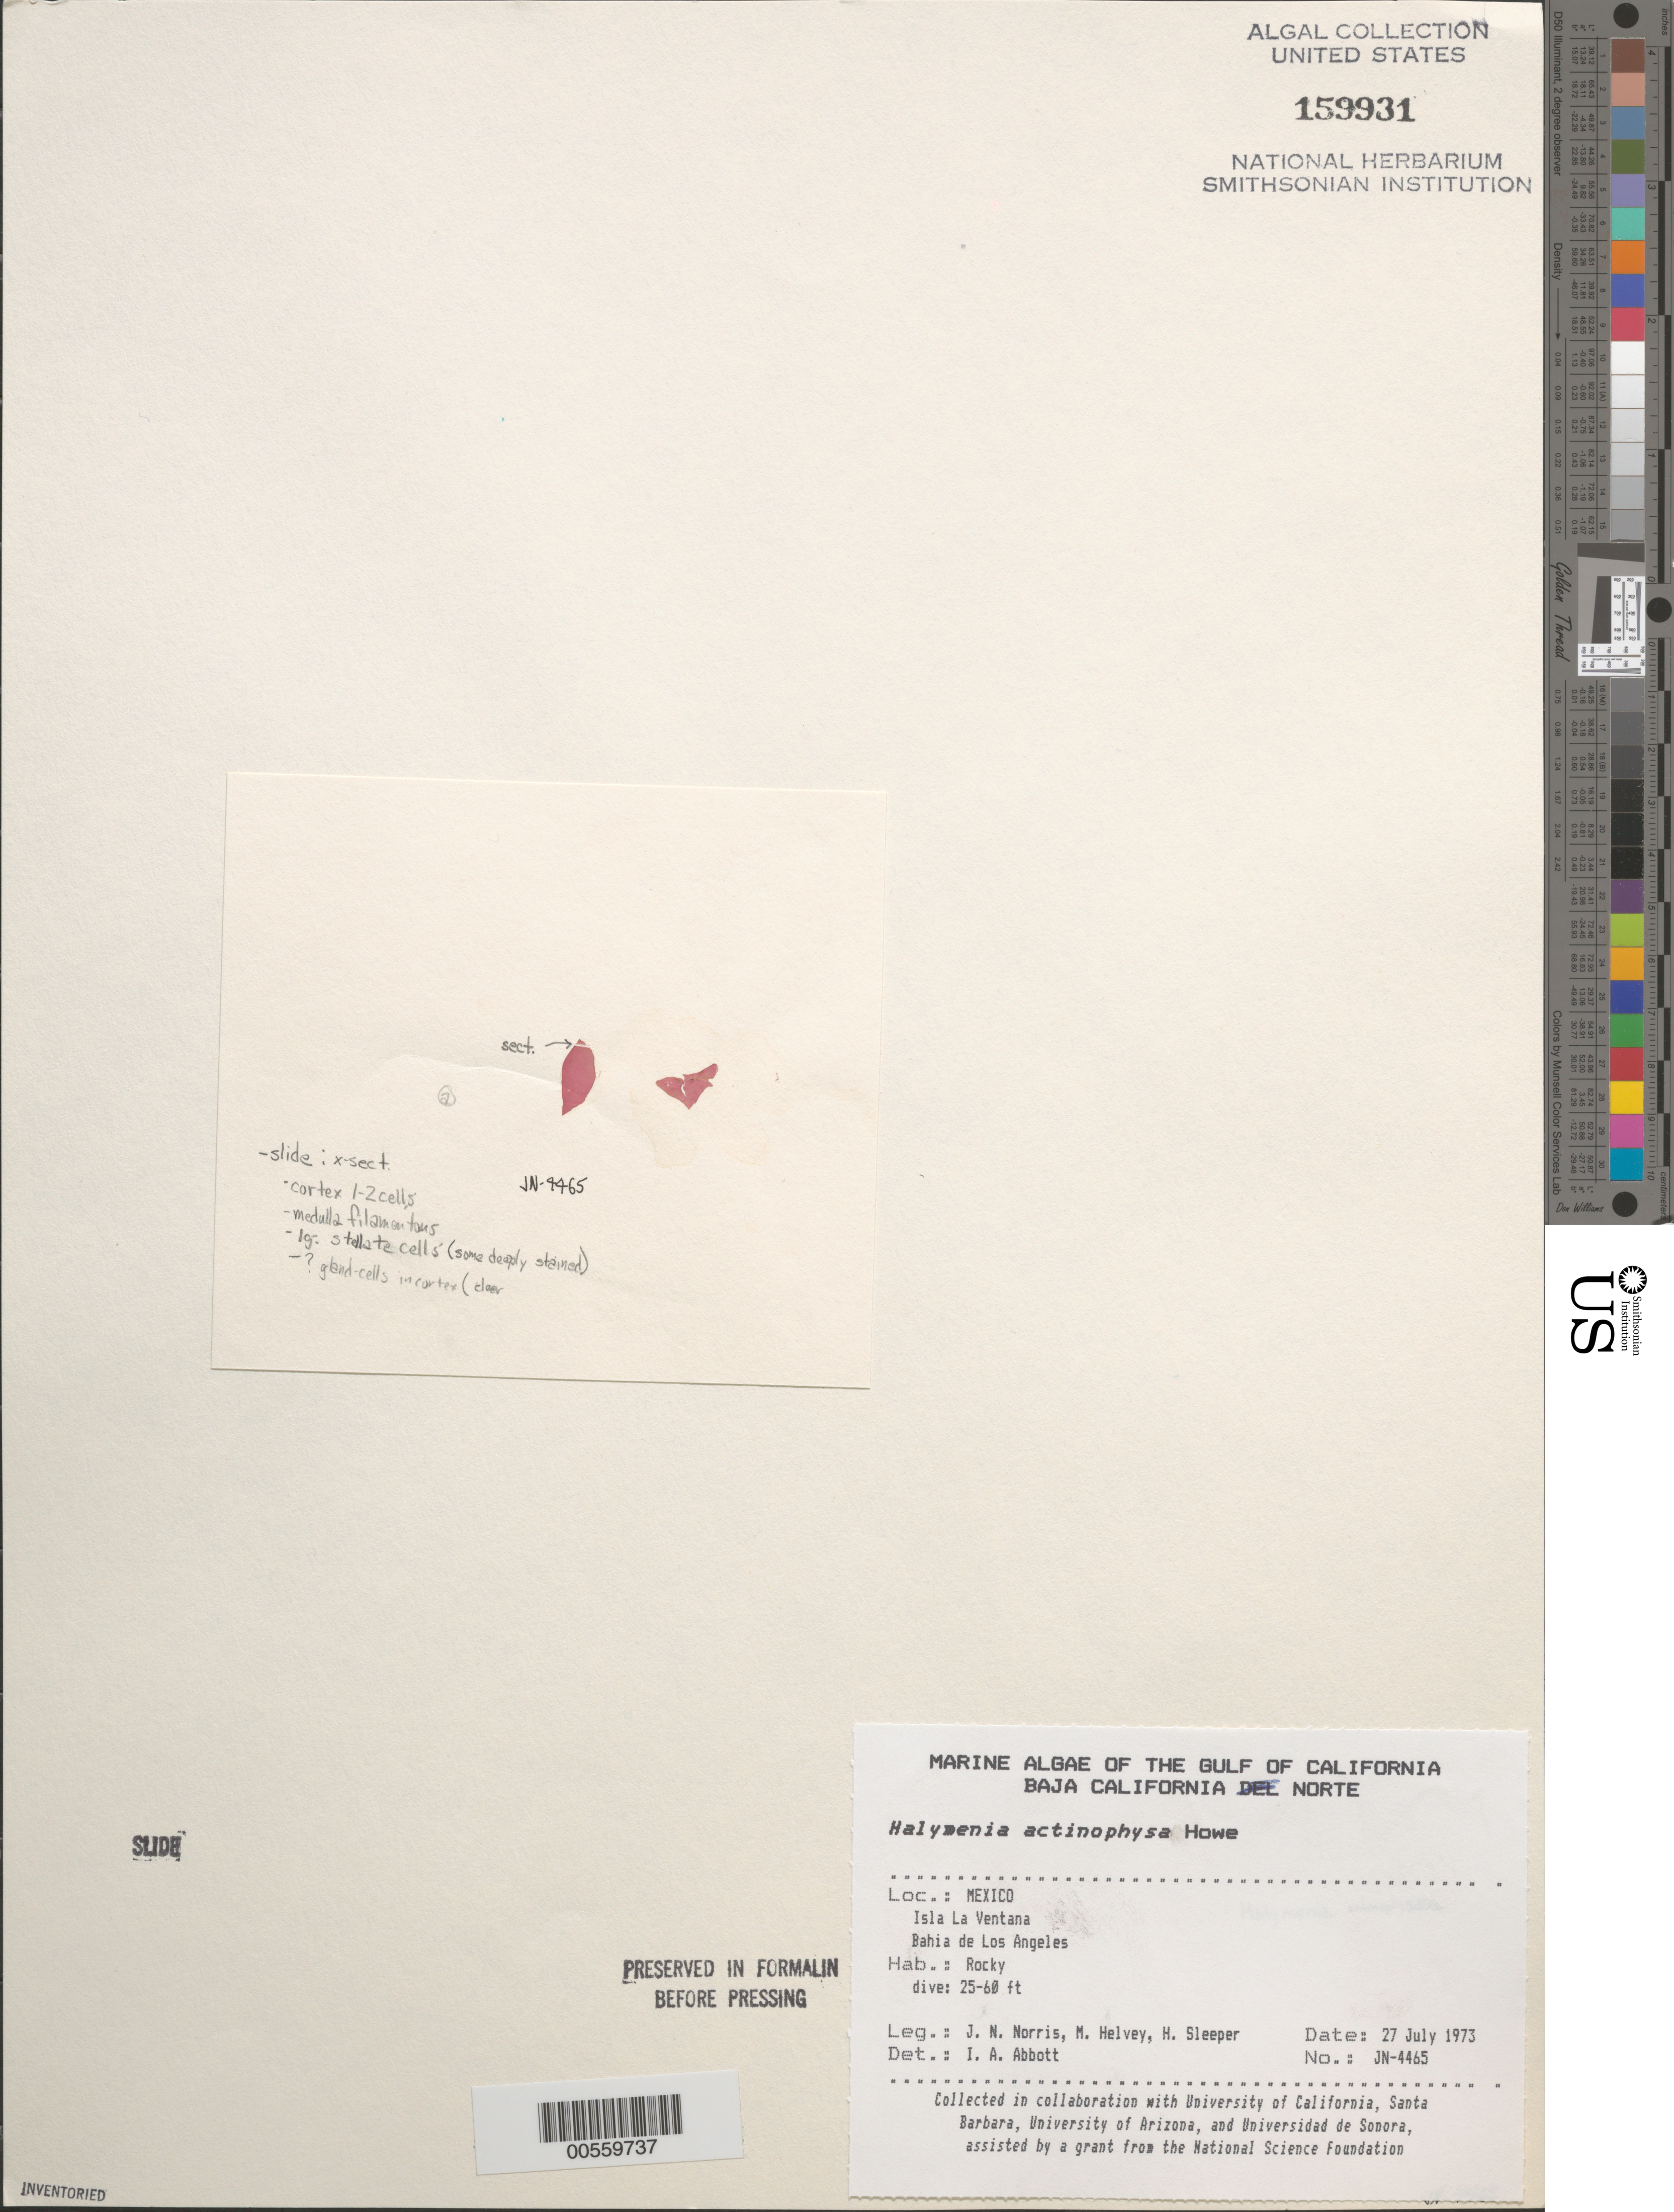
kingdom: Plantae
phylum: Rhodophyta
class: Florideophyceae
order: Halymeniales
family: Halymeniaceae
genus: Halymenia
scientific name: Halymenia actinophysa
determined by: Abbott, Isabella A.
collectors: J. N. Norris, M. Helvey & H. Sleeper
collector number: JN-4465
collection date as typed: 27 Jul 1973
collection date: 1973-07-27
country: Mexico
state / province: Baja California Norte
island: Isla la Ventana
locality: Bahia de Los Angeles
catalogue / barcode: US 159931